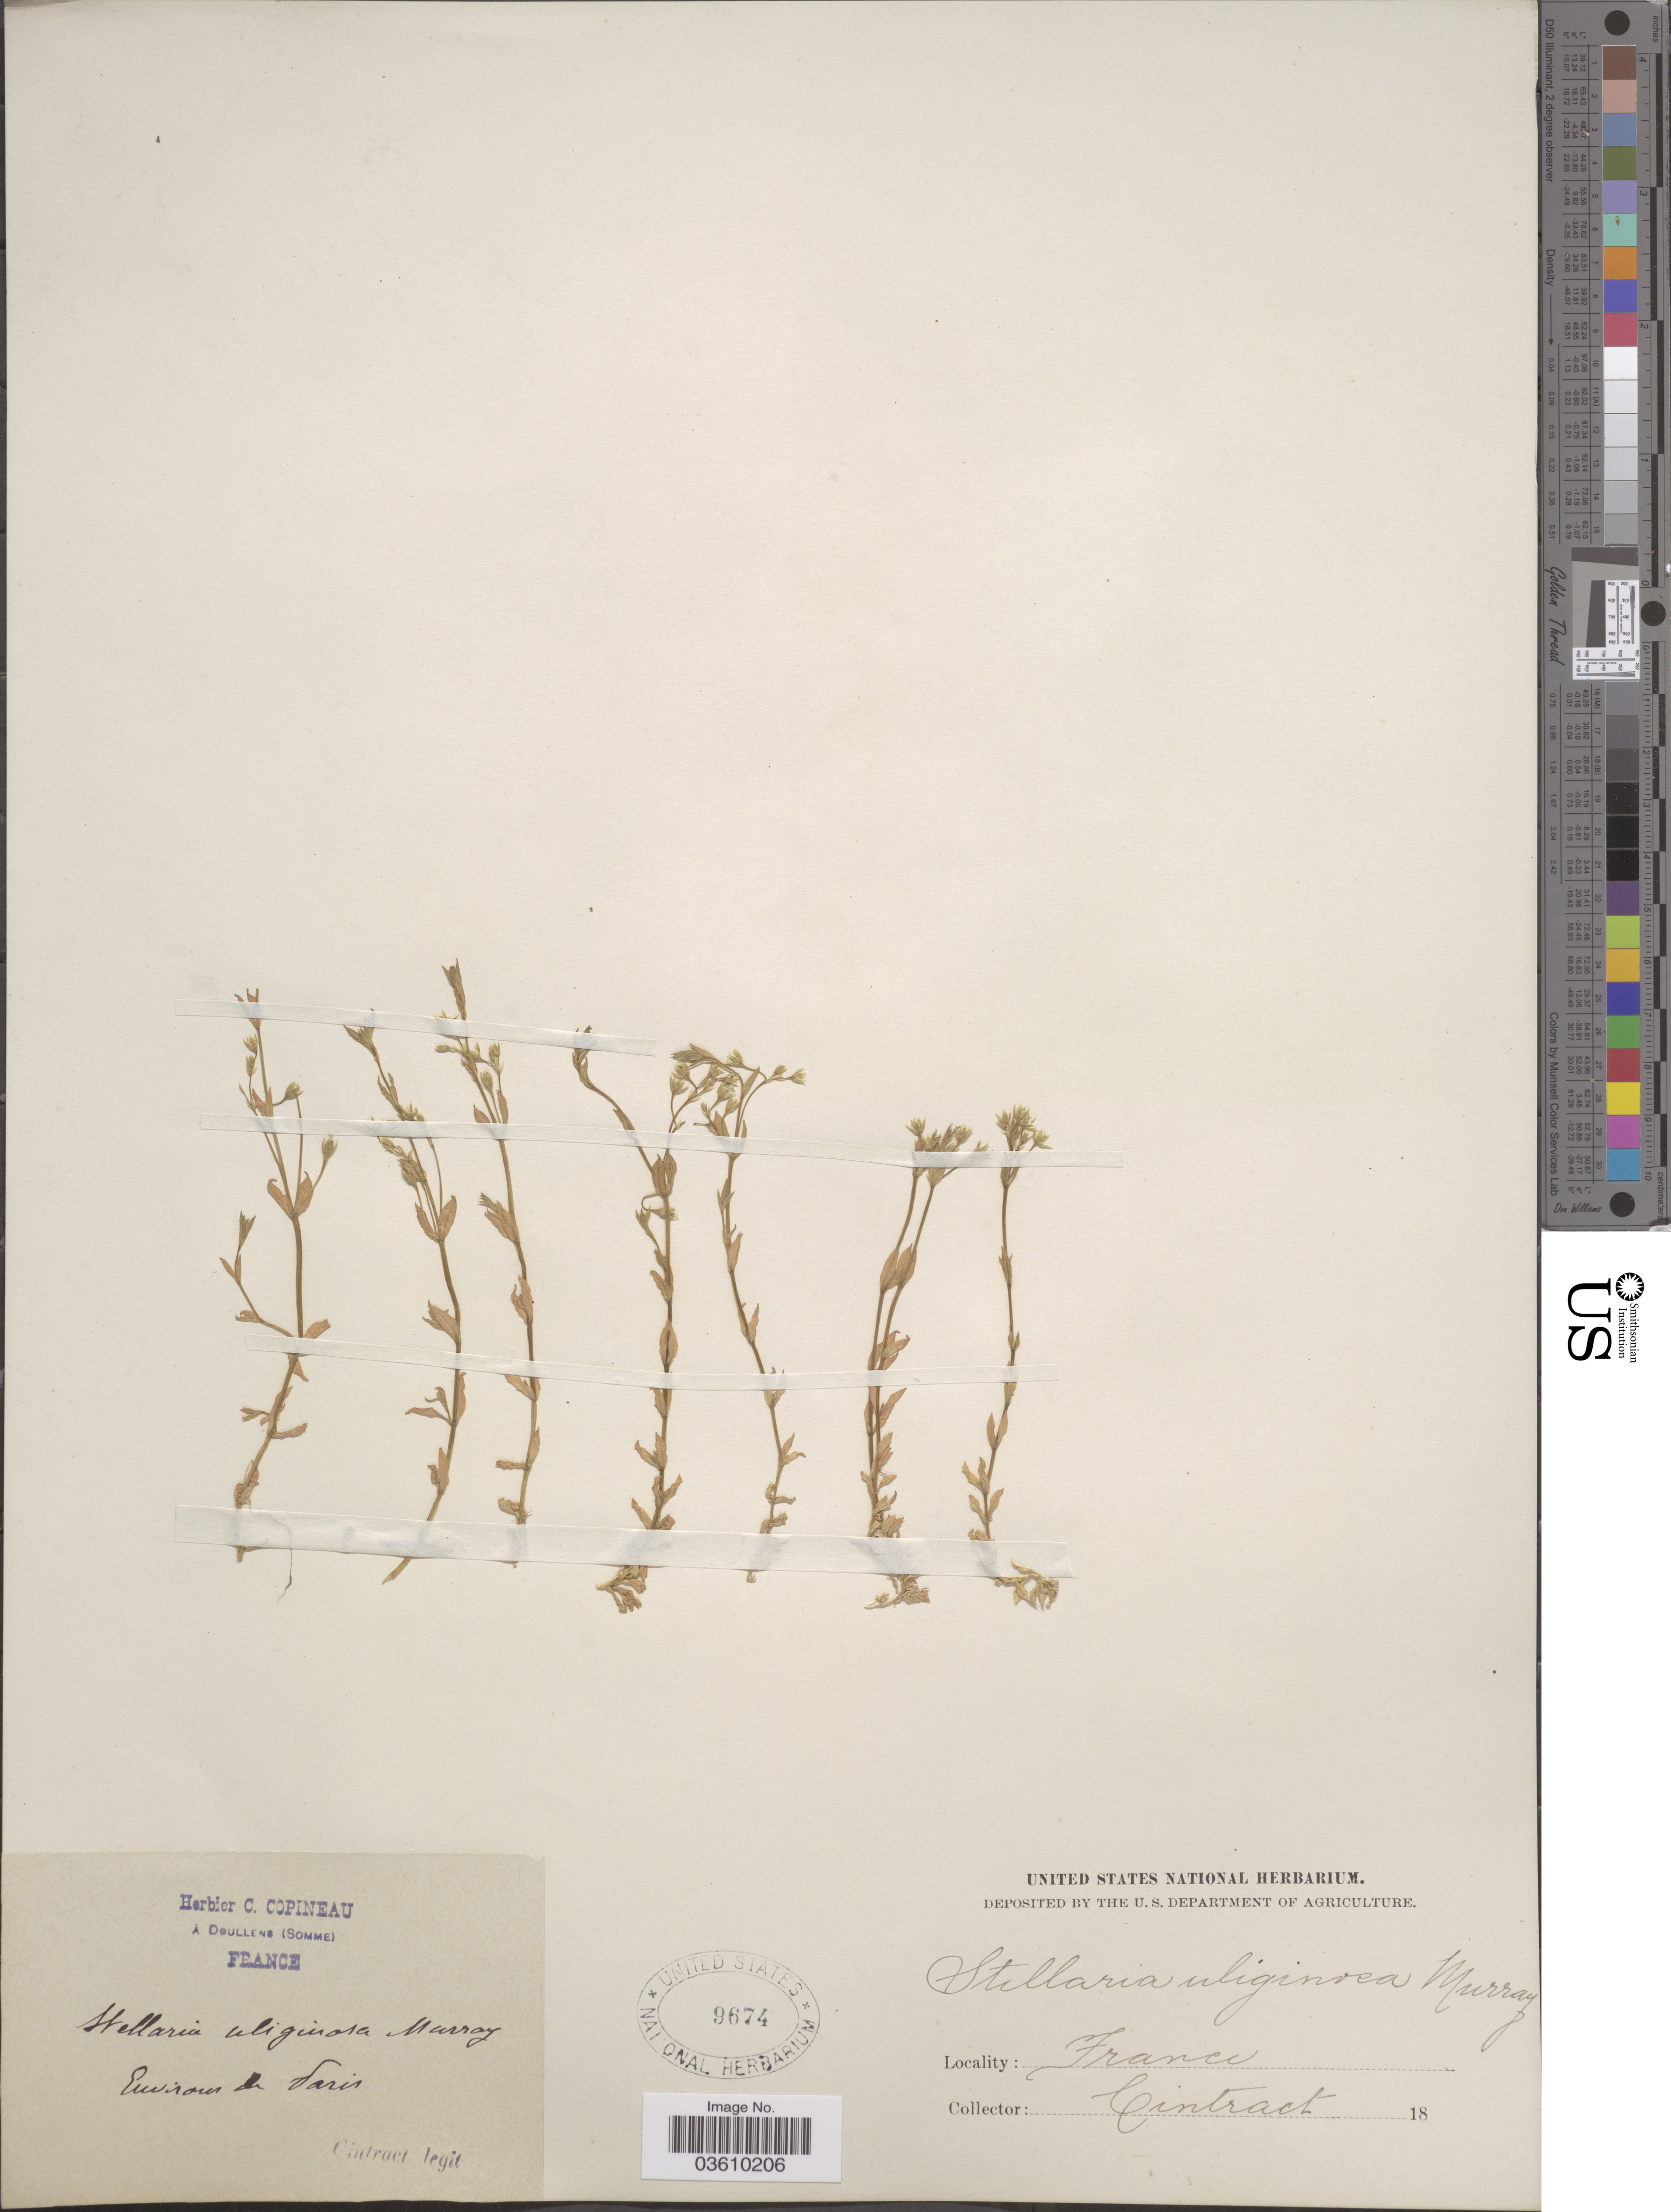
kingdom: Plantae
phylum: Tracheophyta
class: Magnoliopsida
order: Caryophyllales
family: Caryophyllaceae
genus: Stellaria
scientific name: Stellaria stricta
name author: Richardson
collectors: Cintract, --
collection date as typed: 18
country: France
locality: Environs de Paris.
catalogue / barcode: US 9674